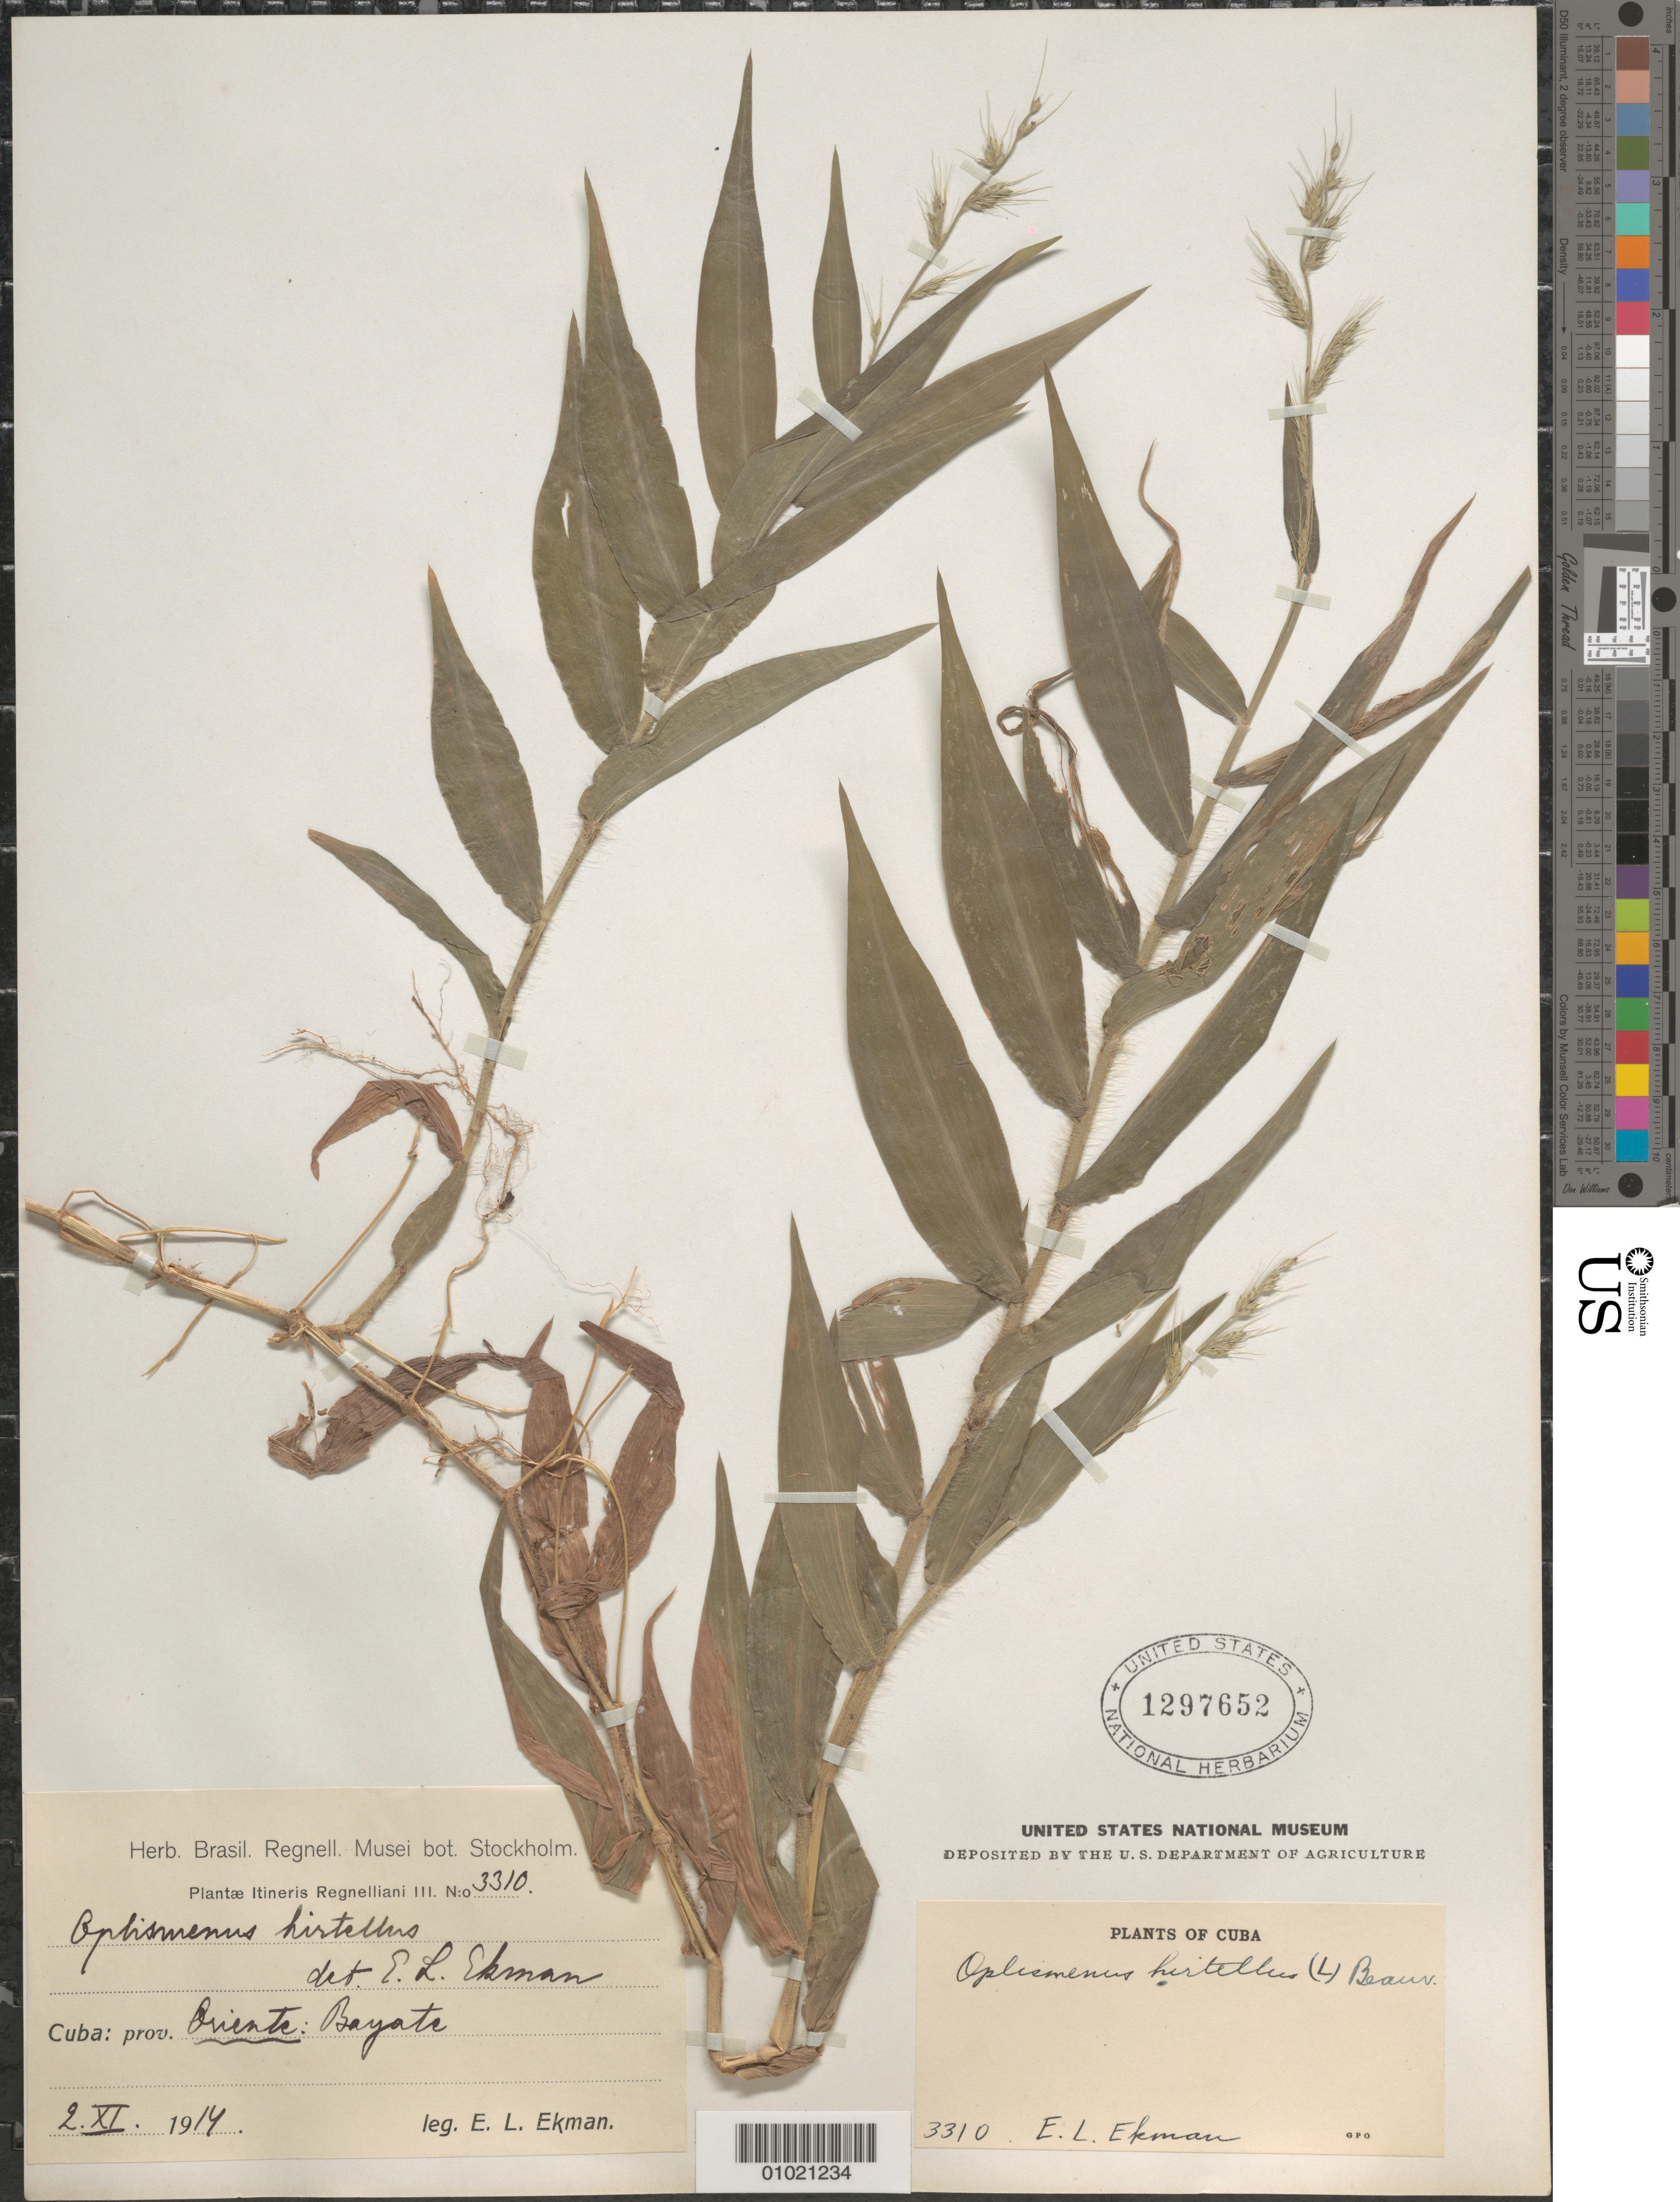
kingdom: Plantae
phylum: Tracheophyta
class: Liliopsida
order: Poales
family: Poaceae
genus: Oplismenus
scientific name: Oplismenus hirtellus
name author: (L.) P. Beauv.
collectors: E. L. Ekman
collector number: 3310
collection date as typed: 02 Nov 1914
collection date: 1914-11-02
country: Cuba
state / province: Oriente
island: Cuba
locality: Bayate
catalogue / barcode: US 1297652